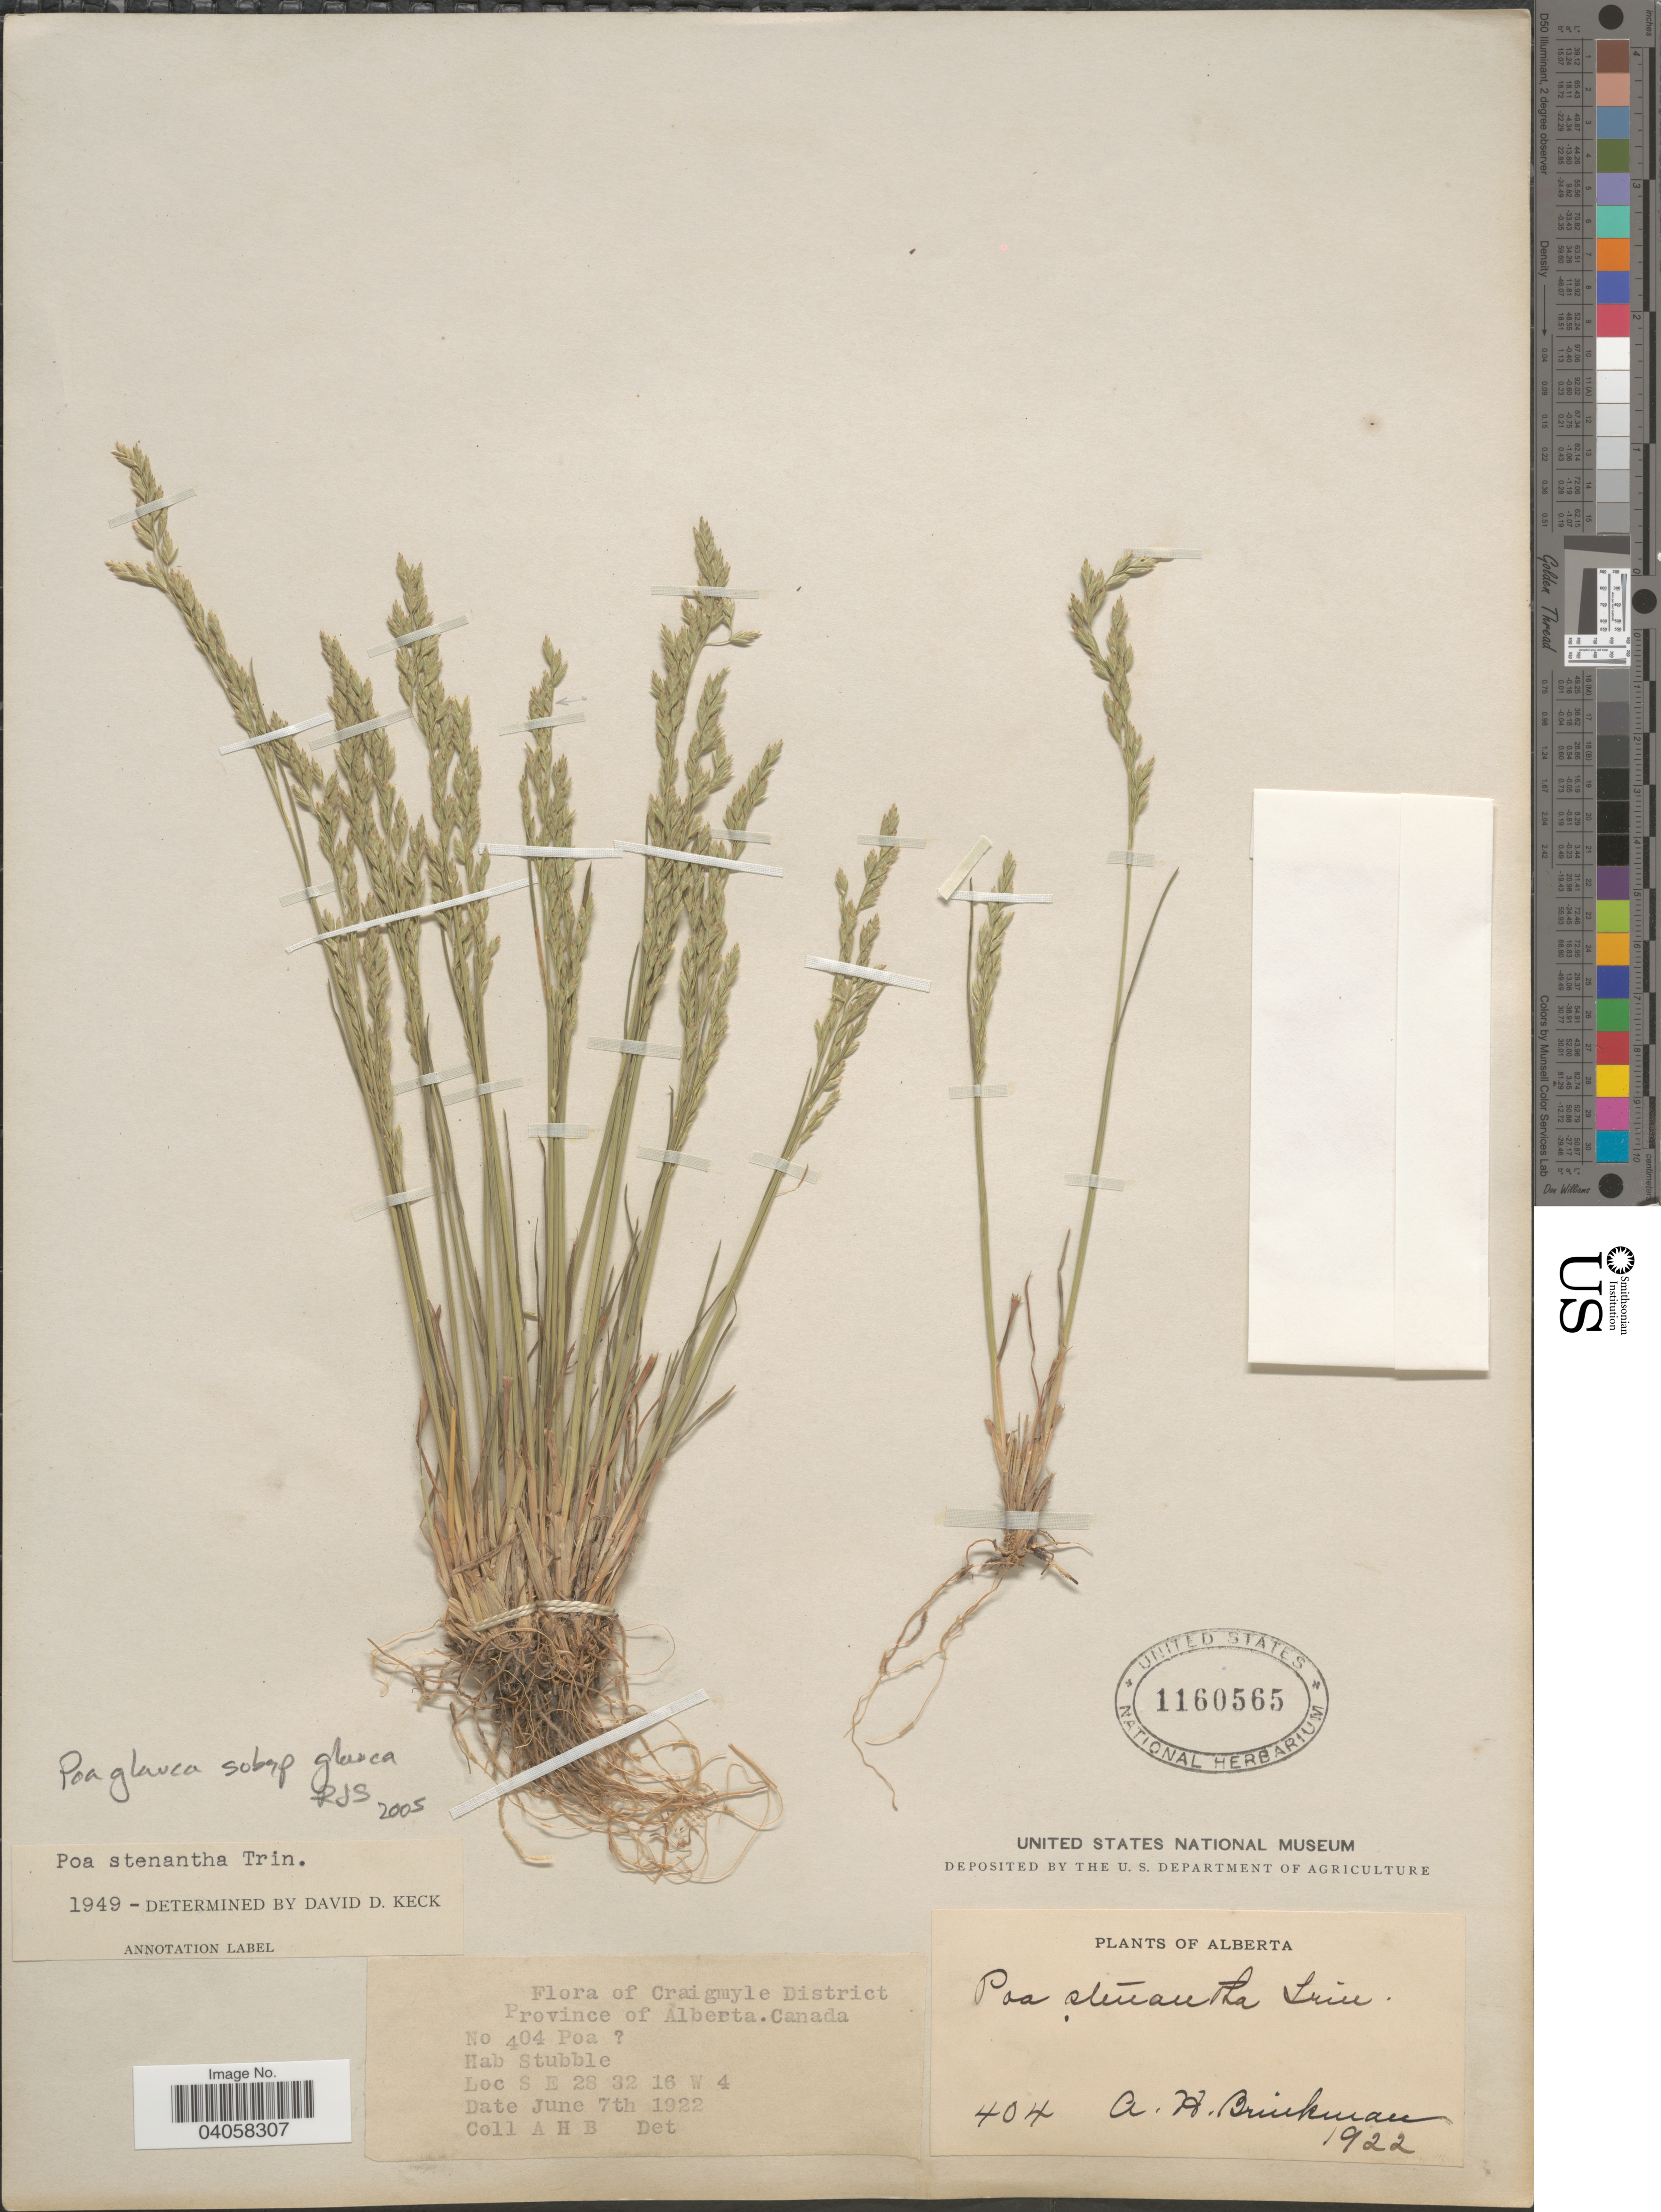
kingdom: Plantae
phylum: Tracheophyta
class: Liliopsida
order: Poales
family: Poaceae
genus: Poa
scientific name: Poa glauca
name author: Vahl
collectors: A. Brinkman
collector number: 404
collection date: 1922-06-07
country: Canada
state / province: Alberta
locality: Craigmyle District. Stubble. S.E. 28 32 16 W 4.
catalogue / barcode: US 1160565